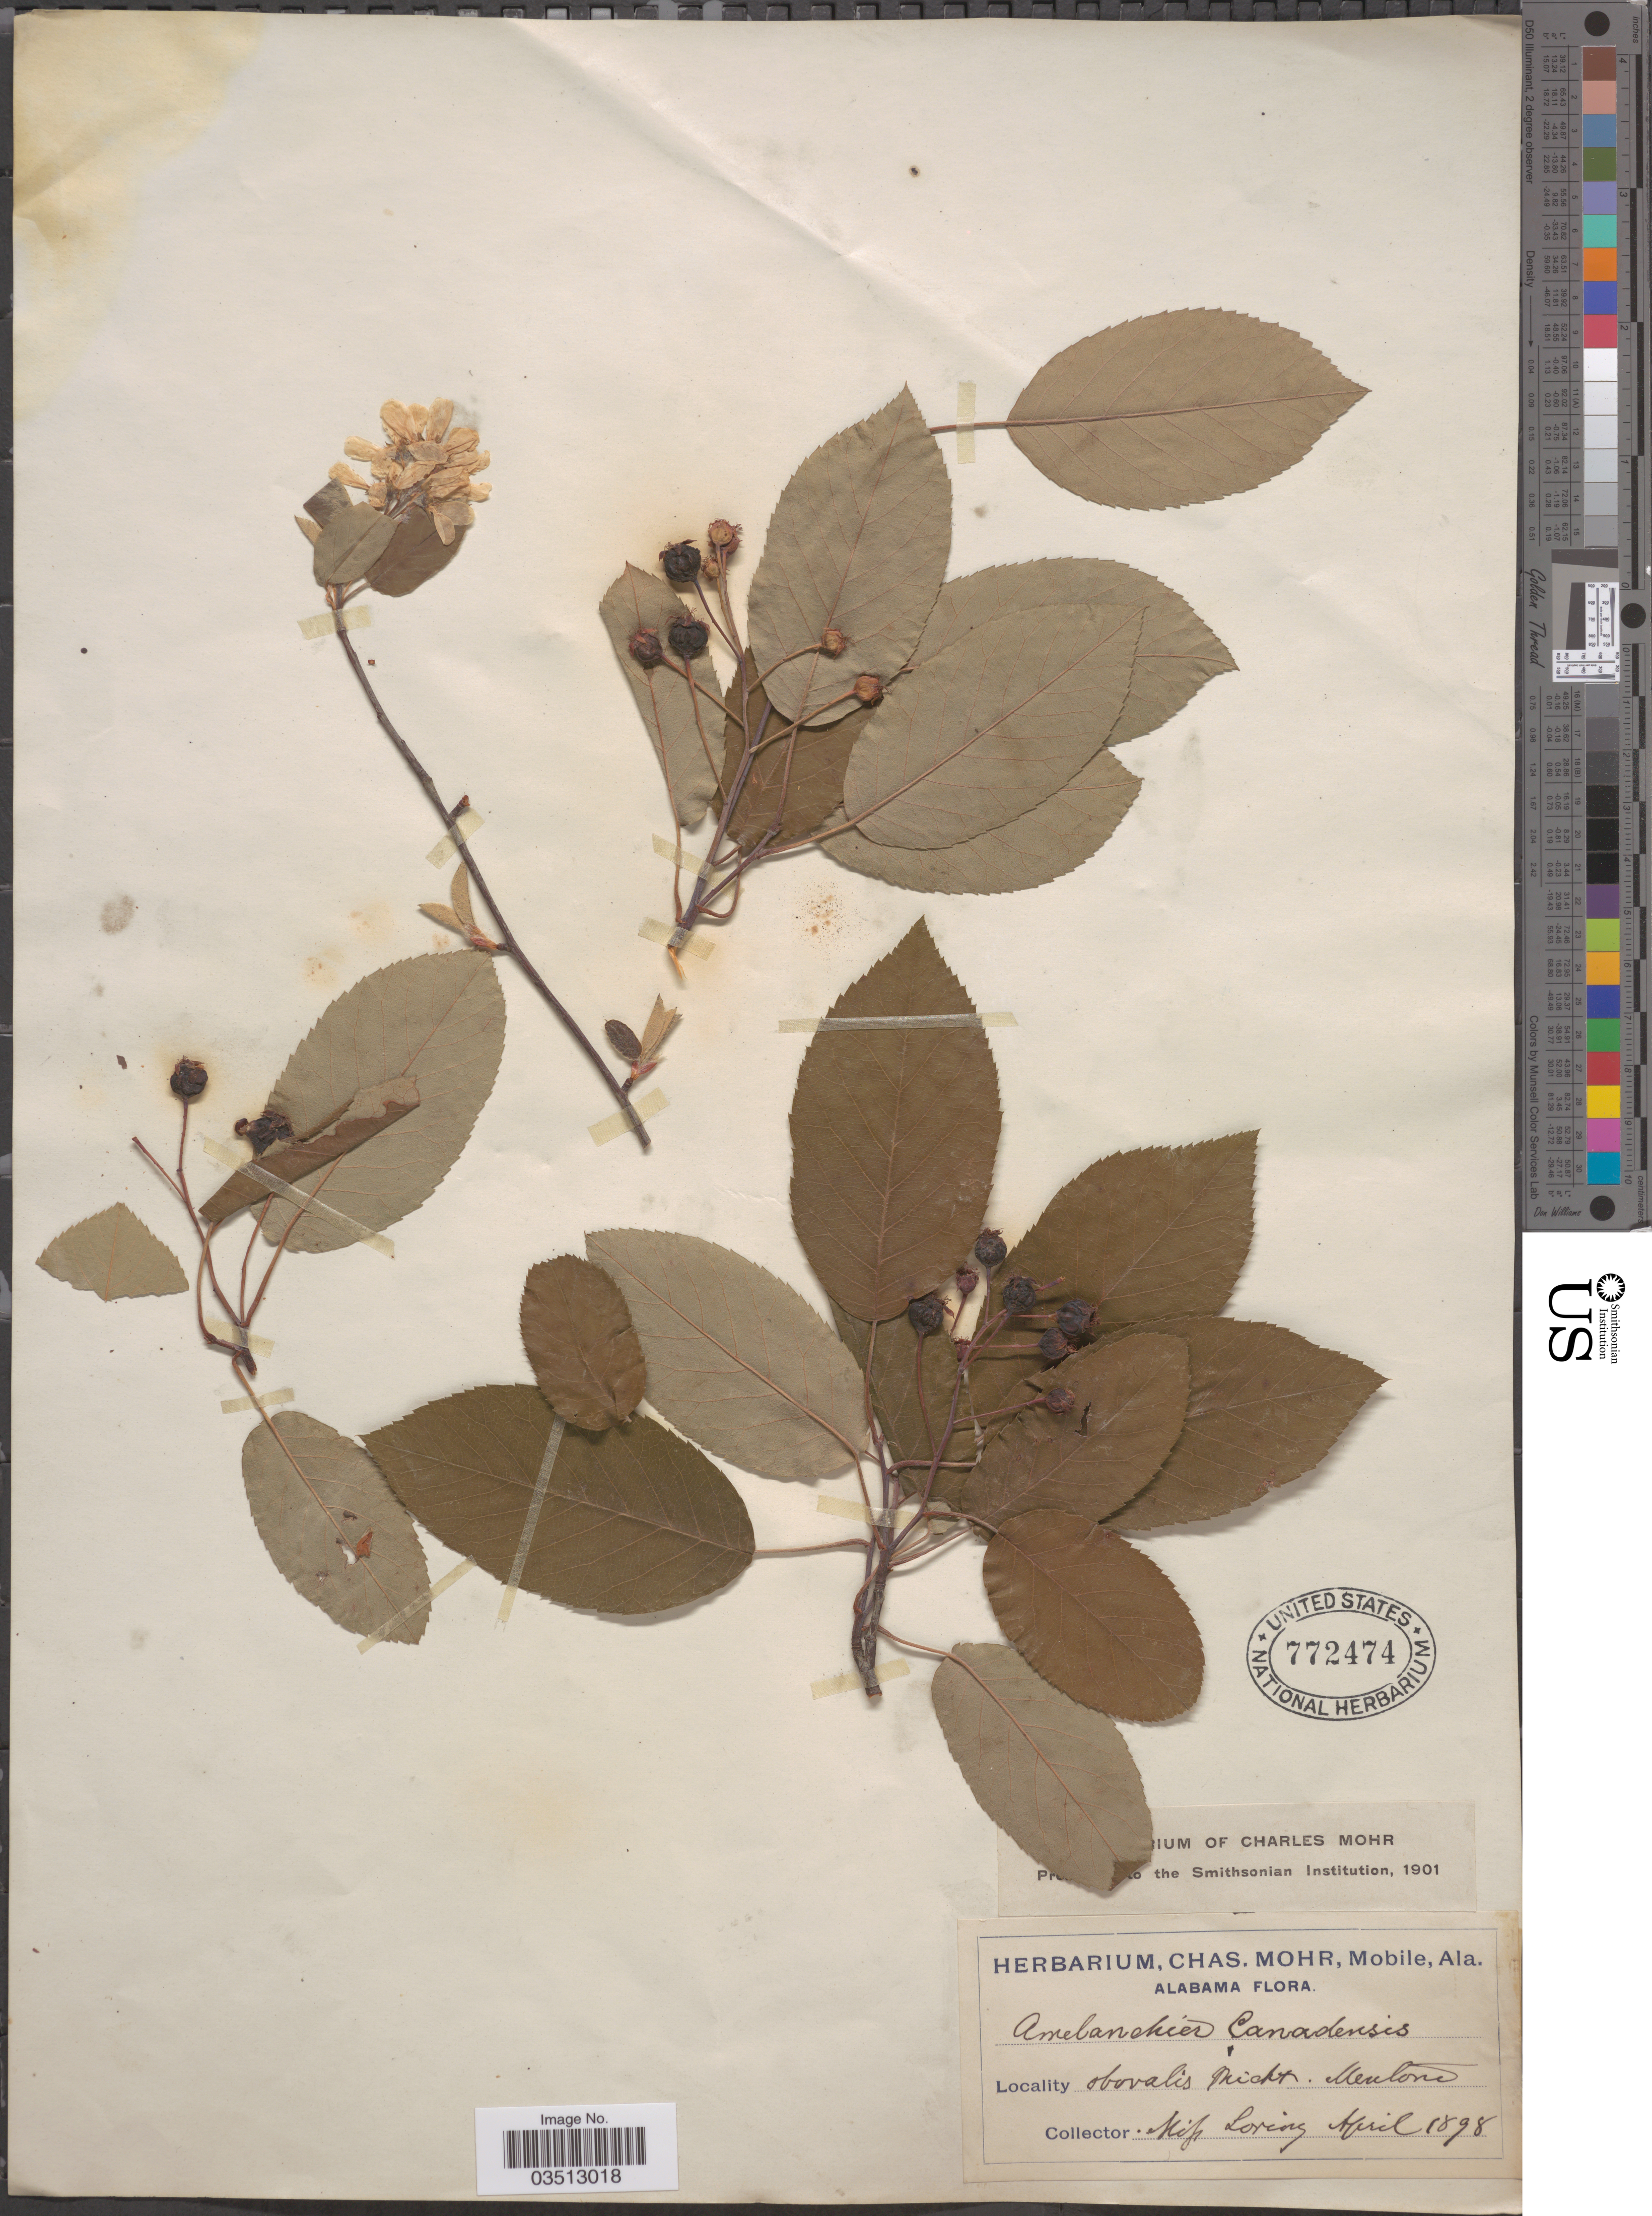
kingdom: Plantae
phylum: Tracheophyta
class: Magnoliopsida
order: Rosales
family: Rosaceae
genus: Amelanchier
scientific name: Amelanchier sp.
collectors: N. Loring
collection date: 1898-04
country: United States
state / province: Alabama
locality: Mentone.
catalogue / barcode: US 772474